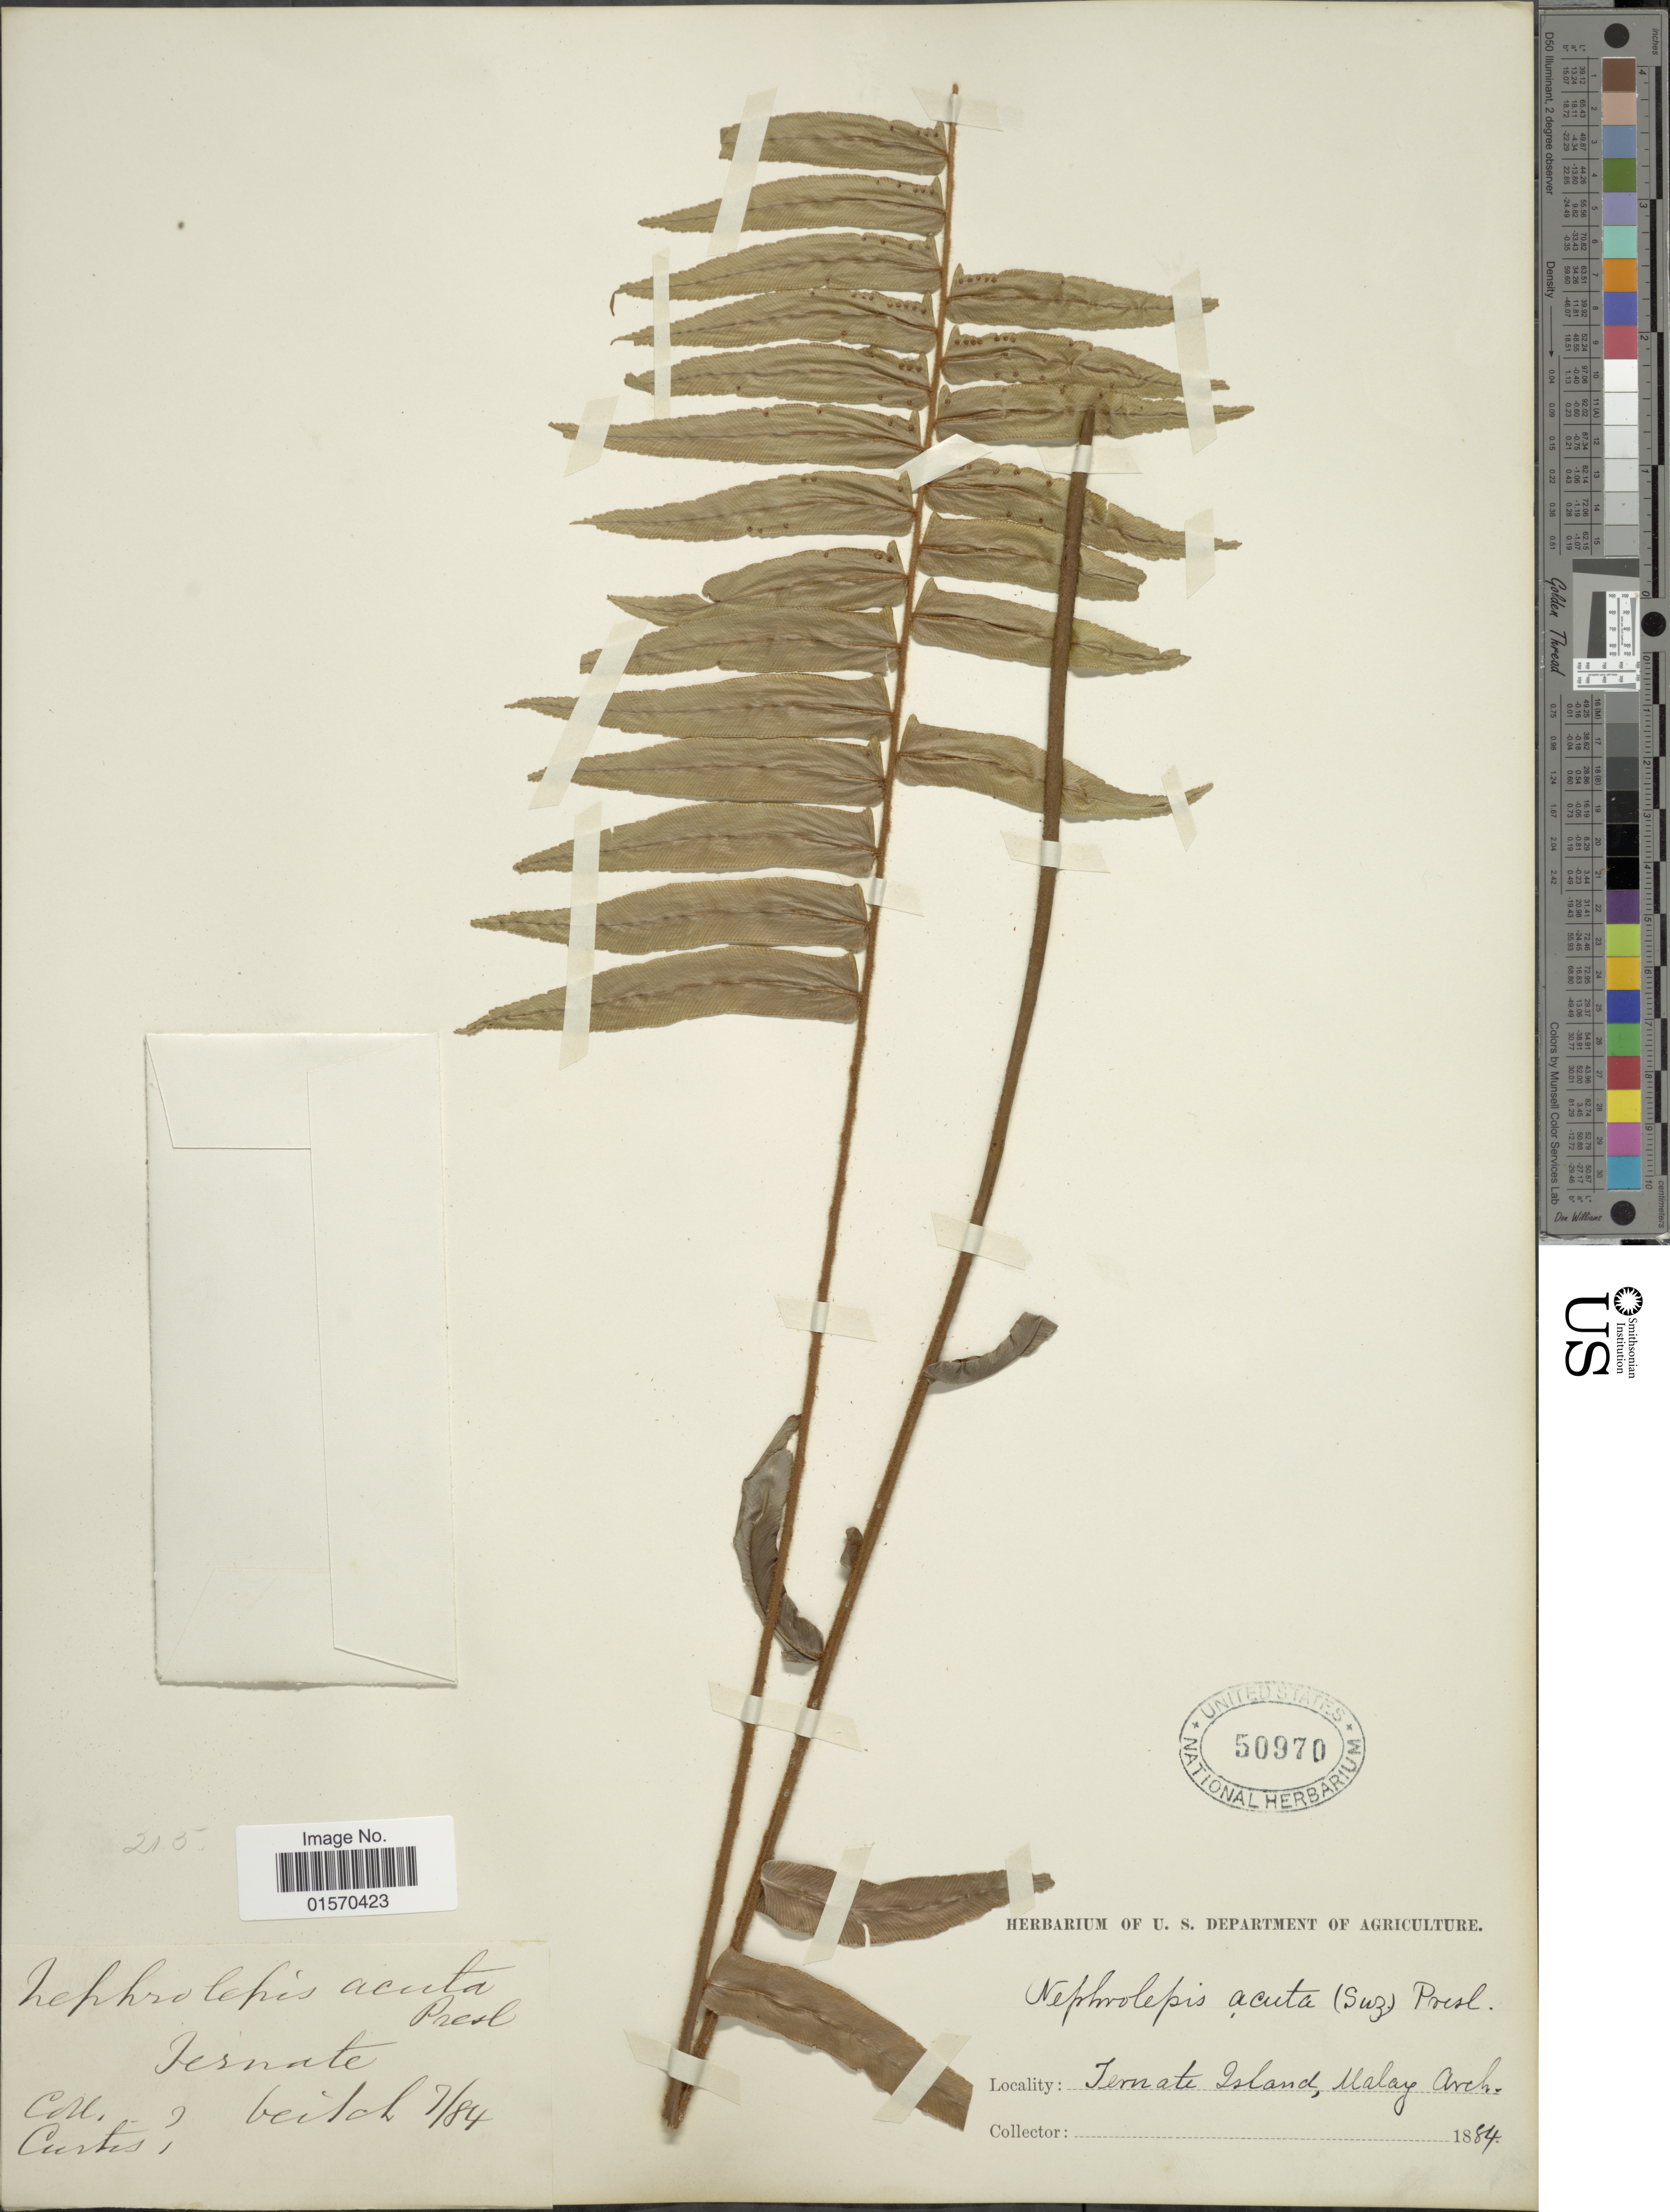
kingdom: Plantae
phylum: Tracheophyta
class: Polypodiopsida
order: Polypodiales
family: Nephrolepidaceae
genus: Nephrolepis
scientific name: Nephrolepis biserrata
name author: (Sw.) Schott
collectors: -. Curtis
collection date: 1884-07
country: Malaysia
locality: Iernate Island, Malay Arch.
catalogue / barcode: US 50970